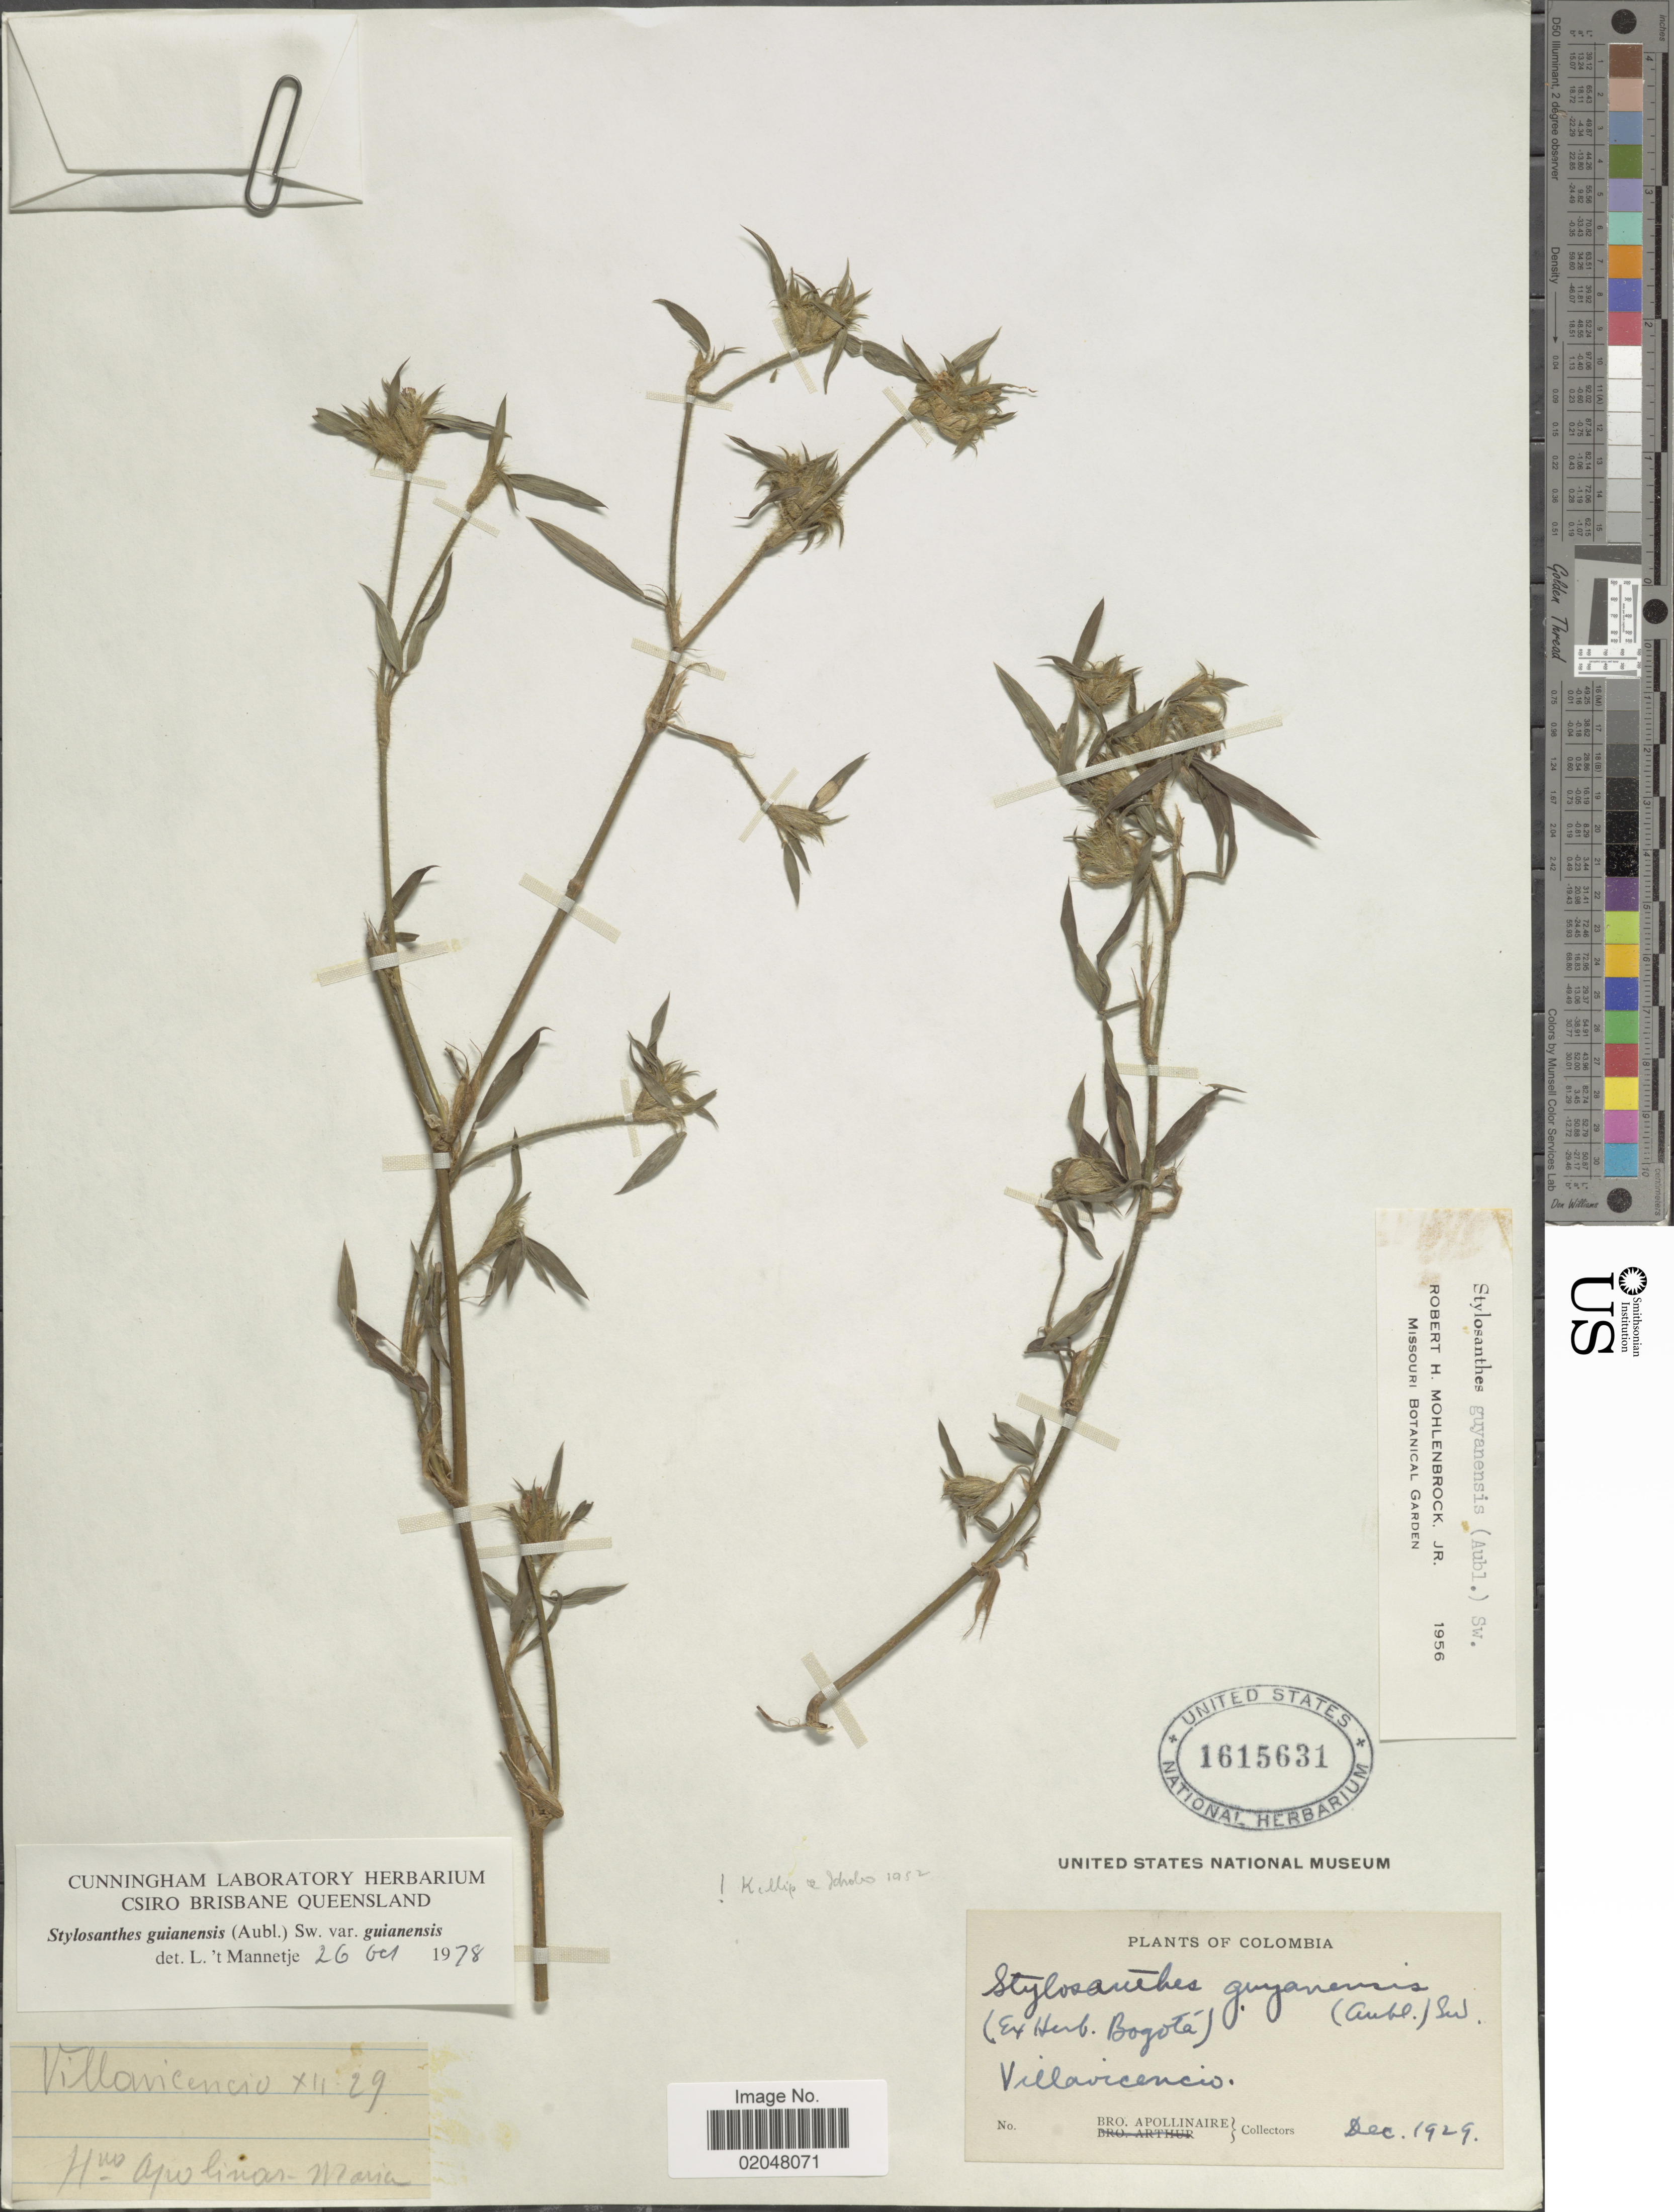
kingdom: Plantae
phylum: Tracheophyta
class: Magnoliopsida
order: Fabales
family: Fabaceae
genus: Stylosanthes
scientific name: Stylosanthes guianensis var. guianensis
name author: (Aubl.) Sw.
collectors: Bro. Apollinaire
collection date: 1929-12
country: Colombia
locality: Villavicencio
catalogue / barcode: US 1615631